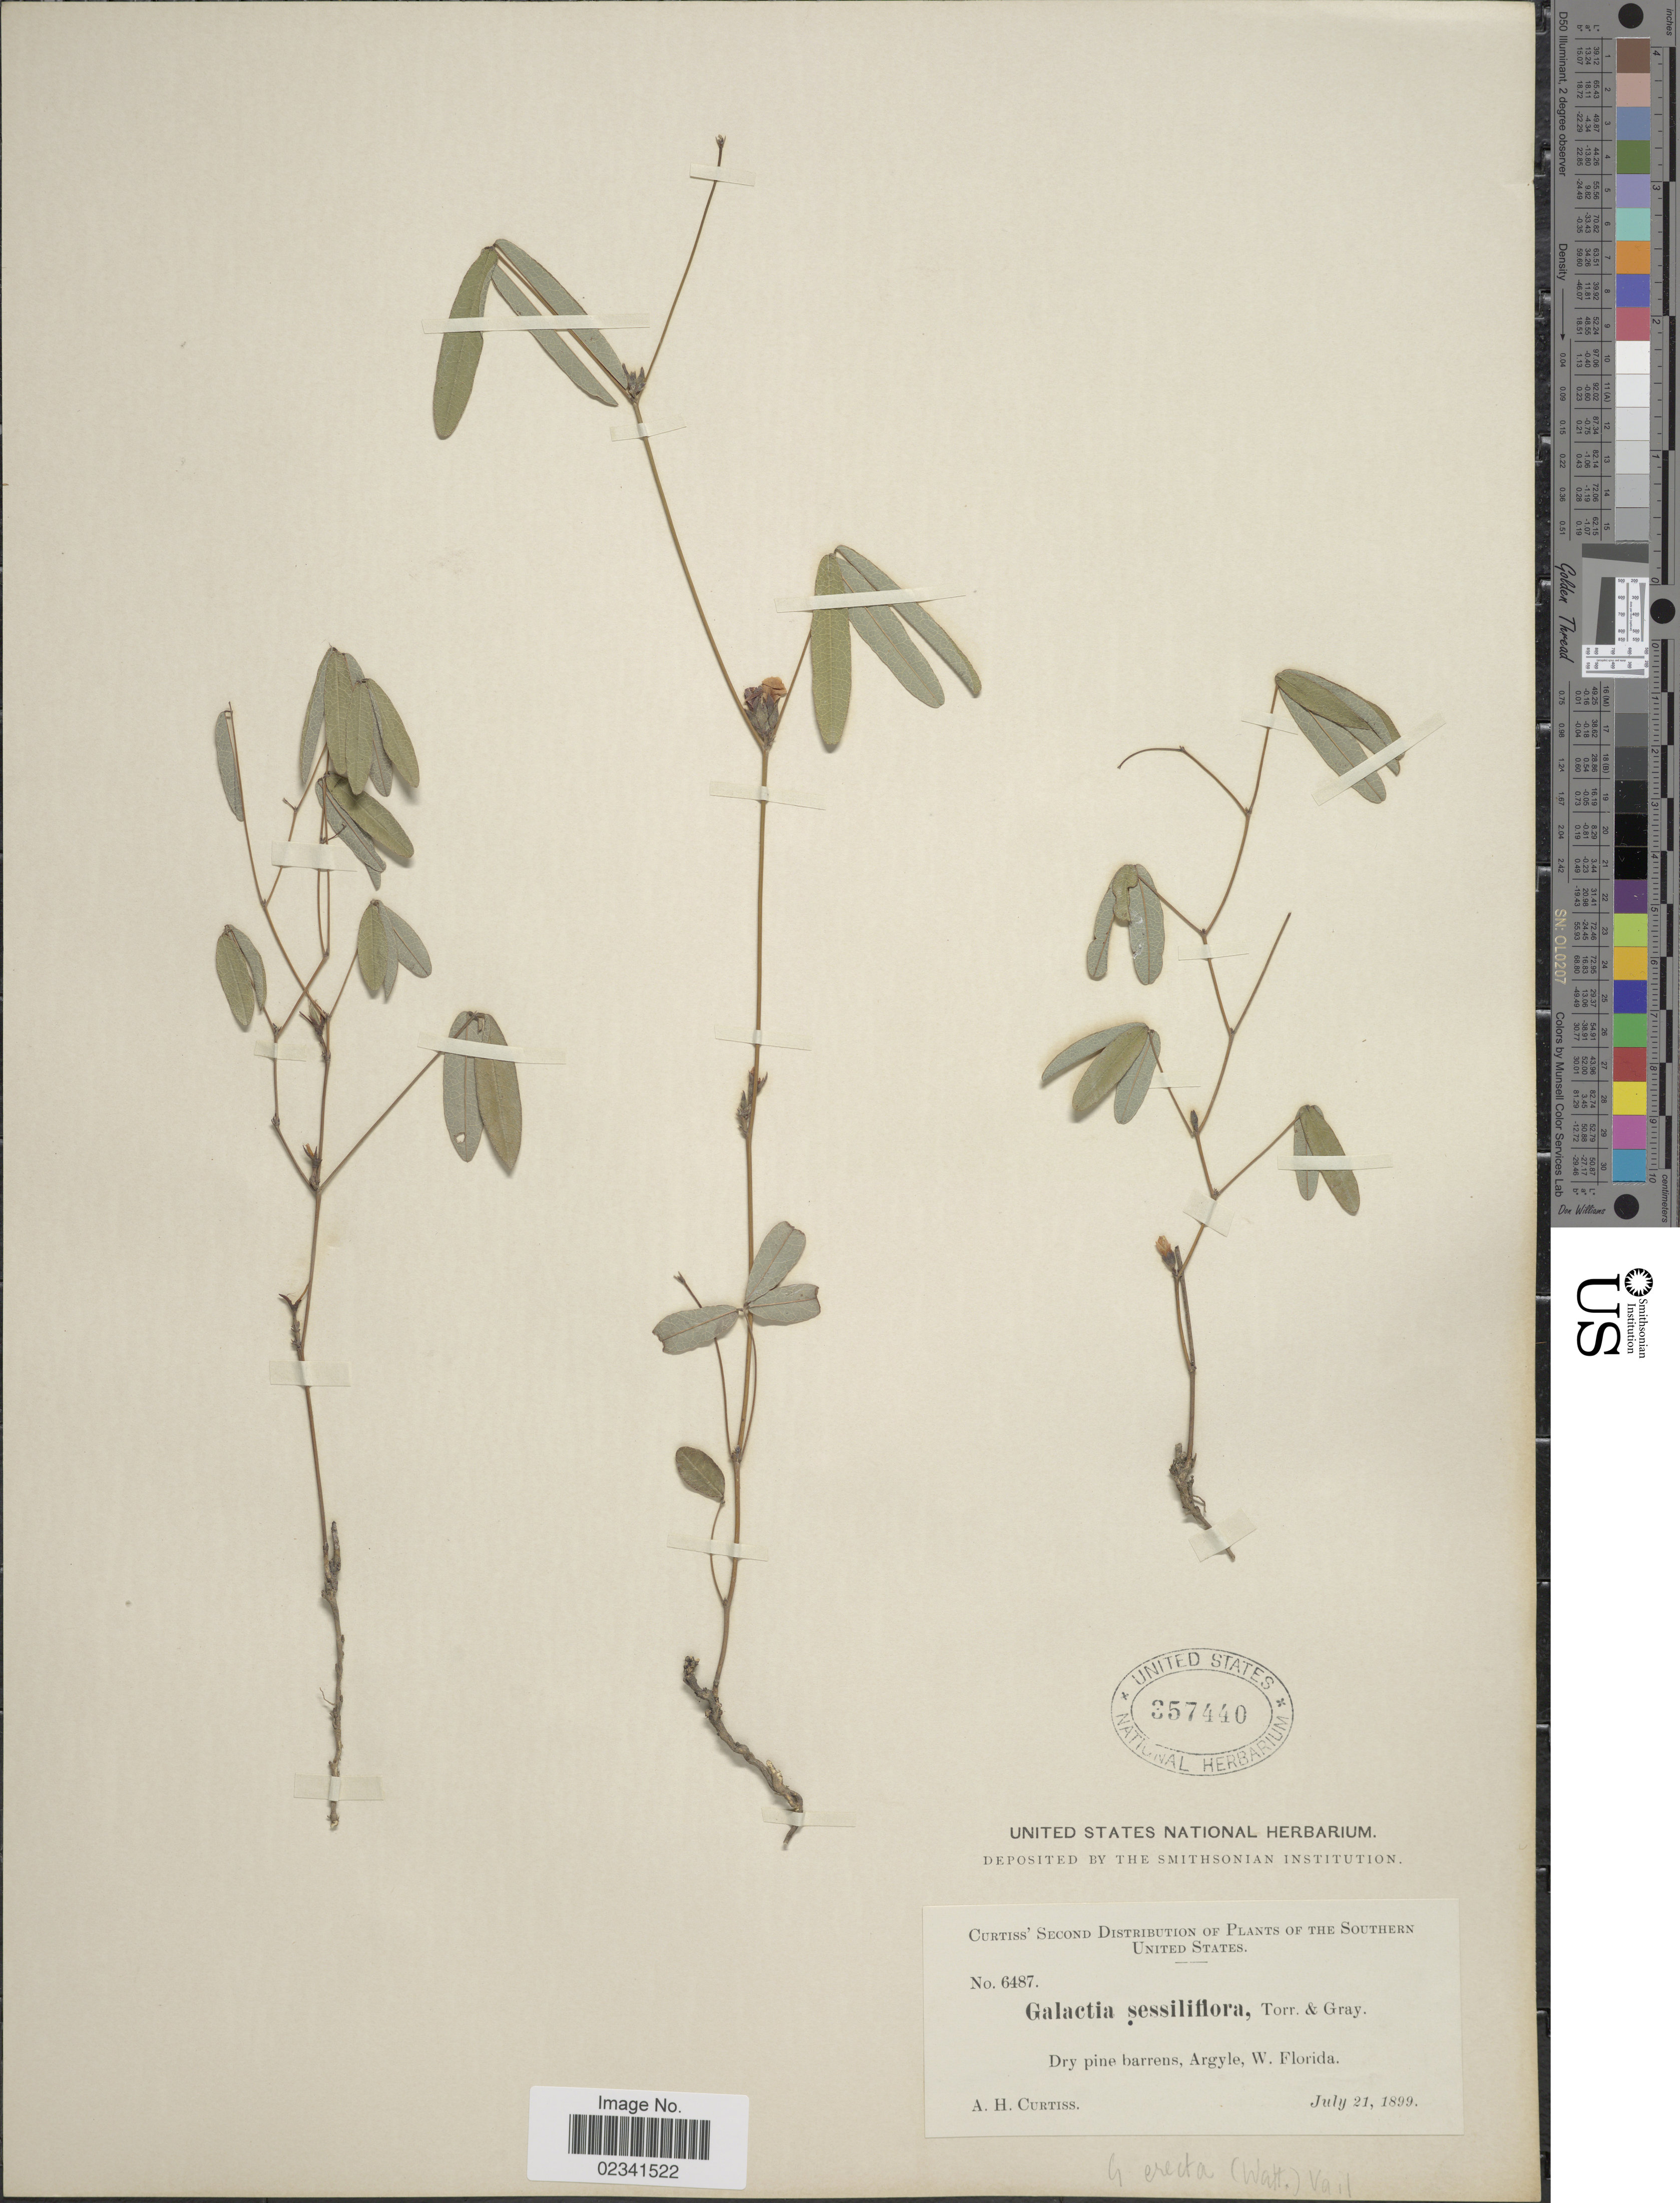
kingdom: Plantae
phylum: Tracheophyta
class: Magnoliopsida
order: Fabales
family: Fabaceae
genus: Galactia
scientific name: Galactia erecta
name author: (Walter) Vail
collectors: A. H. Curtiss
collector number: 6487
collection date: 1899-07-21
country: United States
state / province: Florida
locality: The Southern United States, Argyle, W. Florida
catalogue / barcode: US 357440